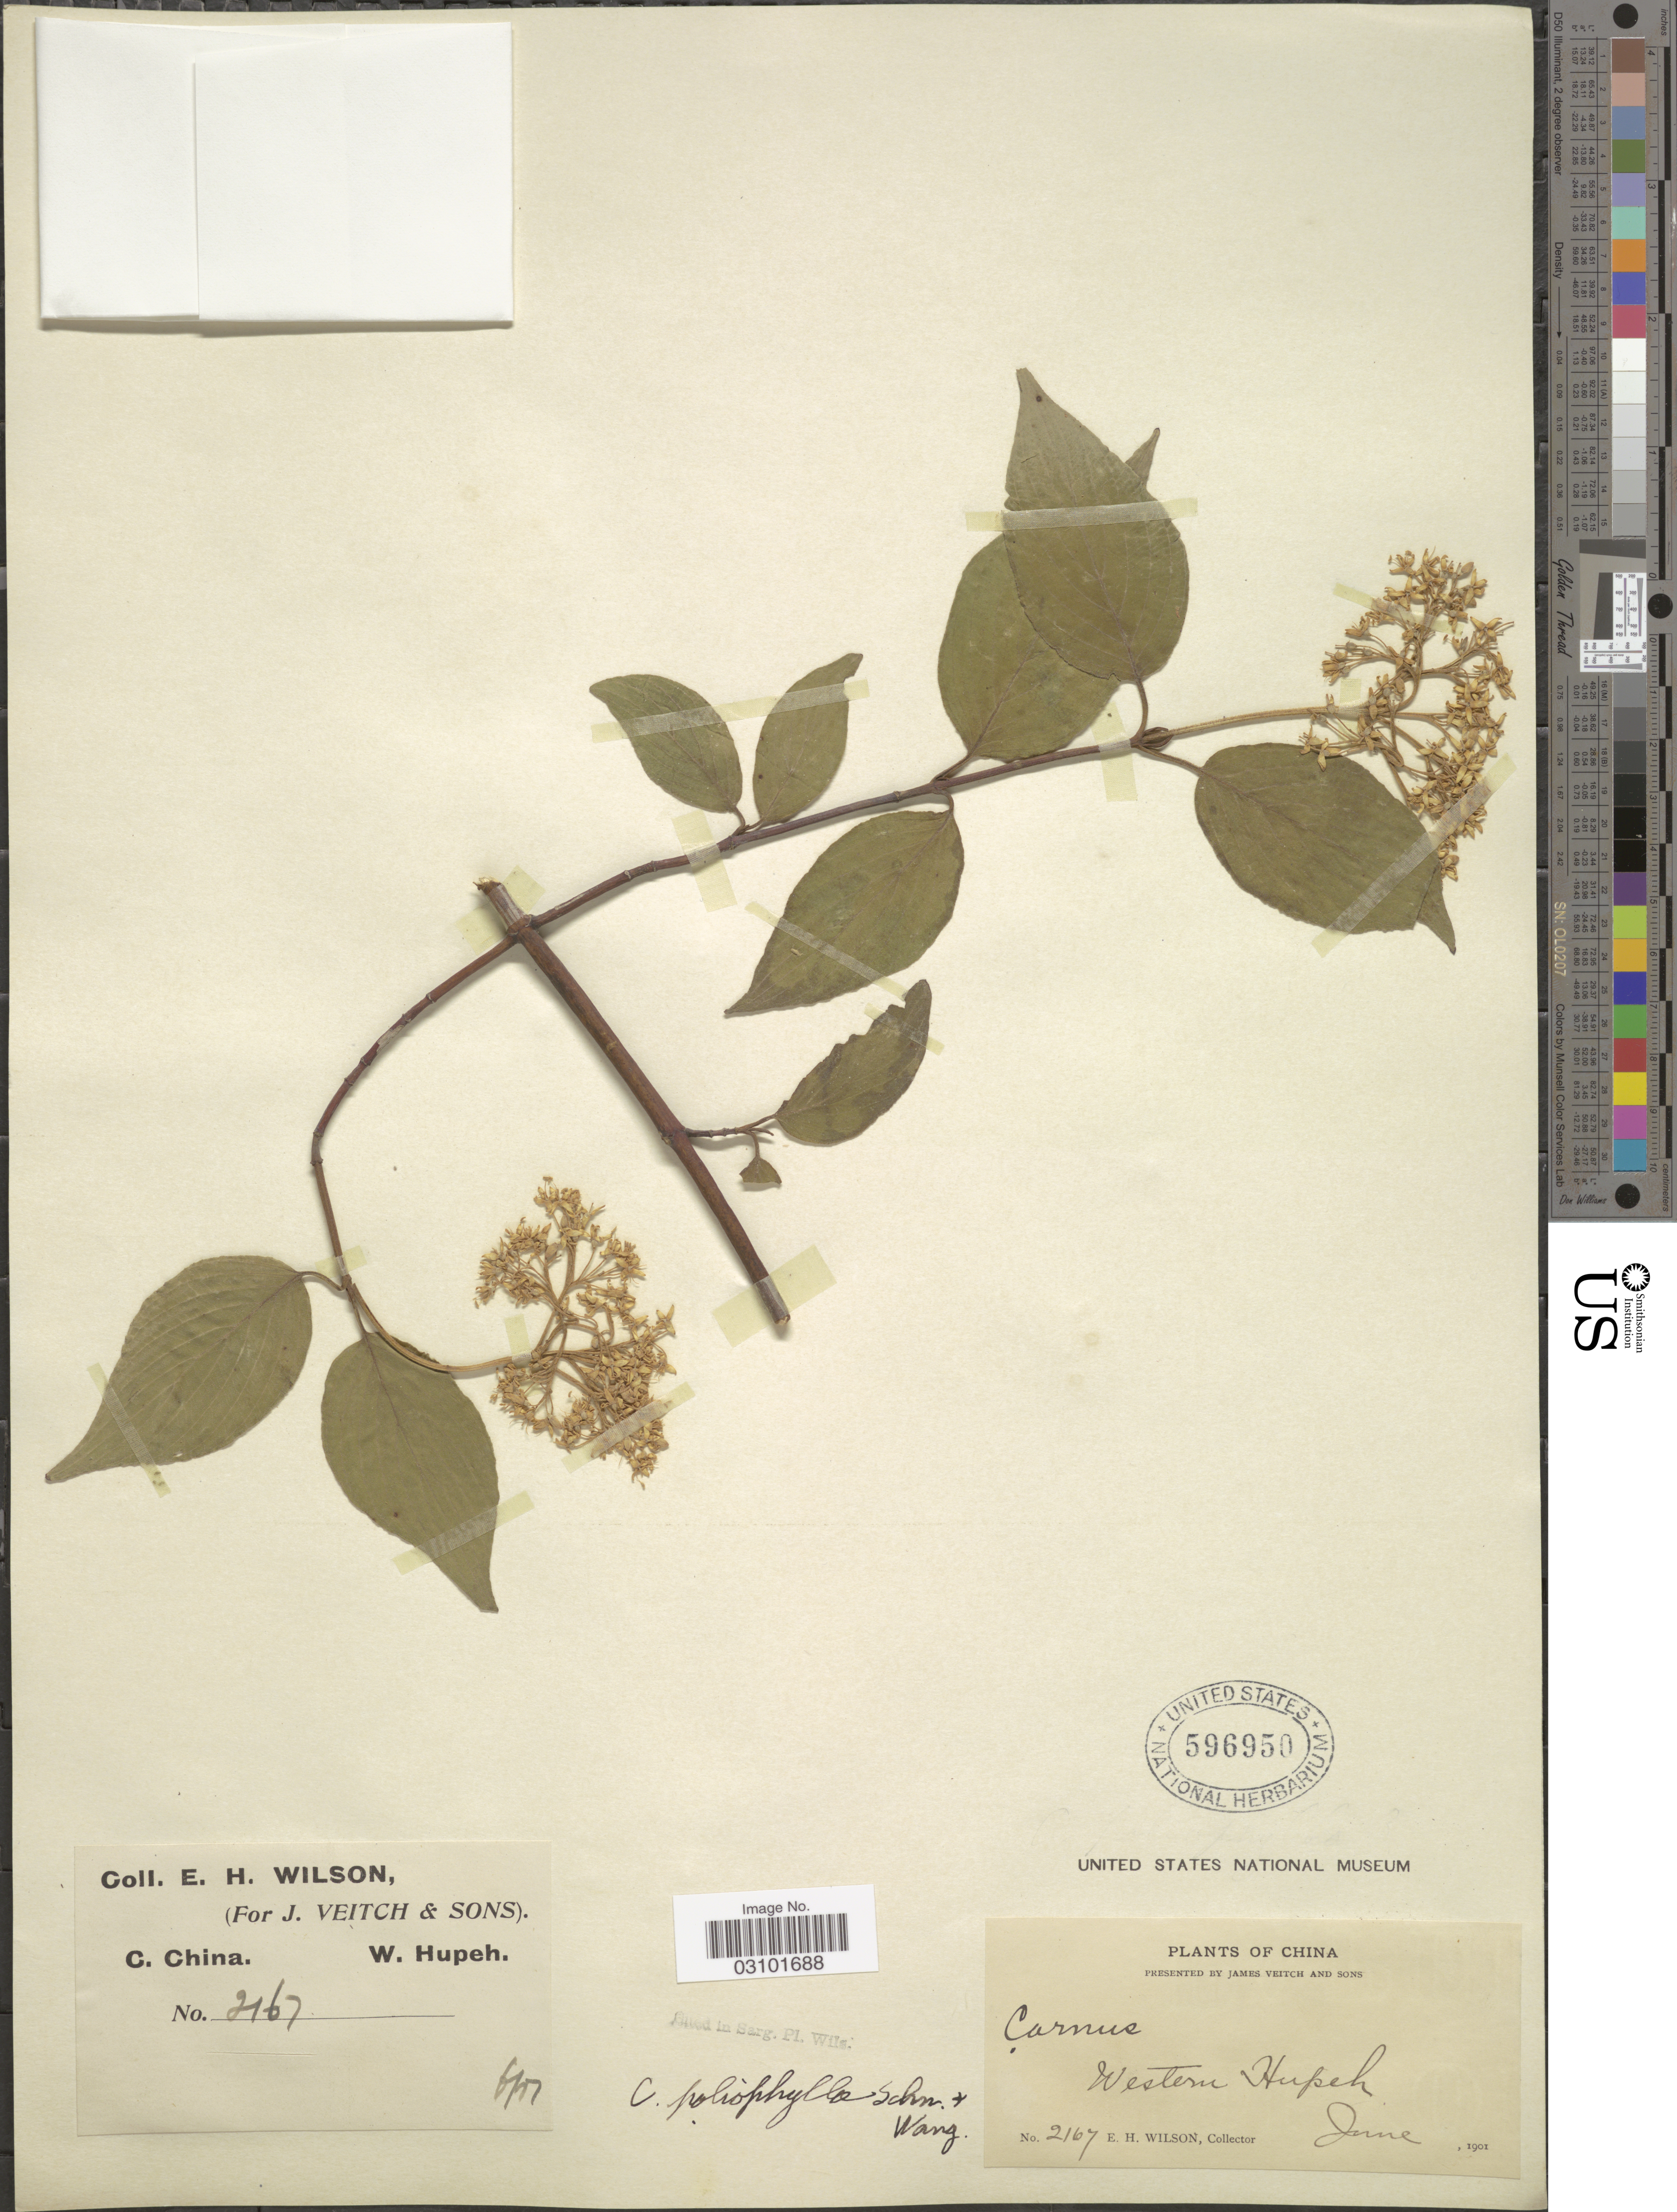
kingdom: Plantae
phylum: Tracheophyta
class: Magnoliopsida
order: Cornales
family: Cornaceae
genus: Cornus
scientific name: Cornus poliophylla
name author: C.K. Schneid. & Wangerin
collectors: E. Wilson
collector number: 2167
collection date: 1901-06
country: China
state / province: Hubei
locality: Western Hupeh. C. China.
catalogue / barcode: US 596950